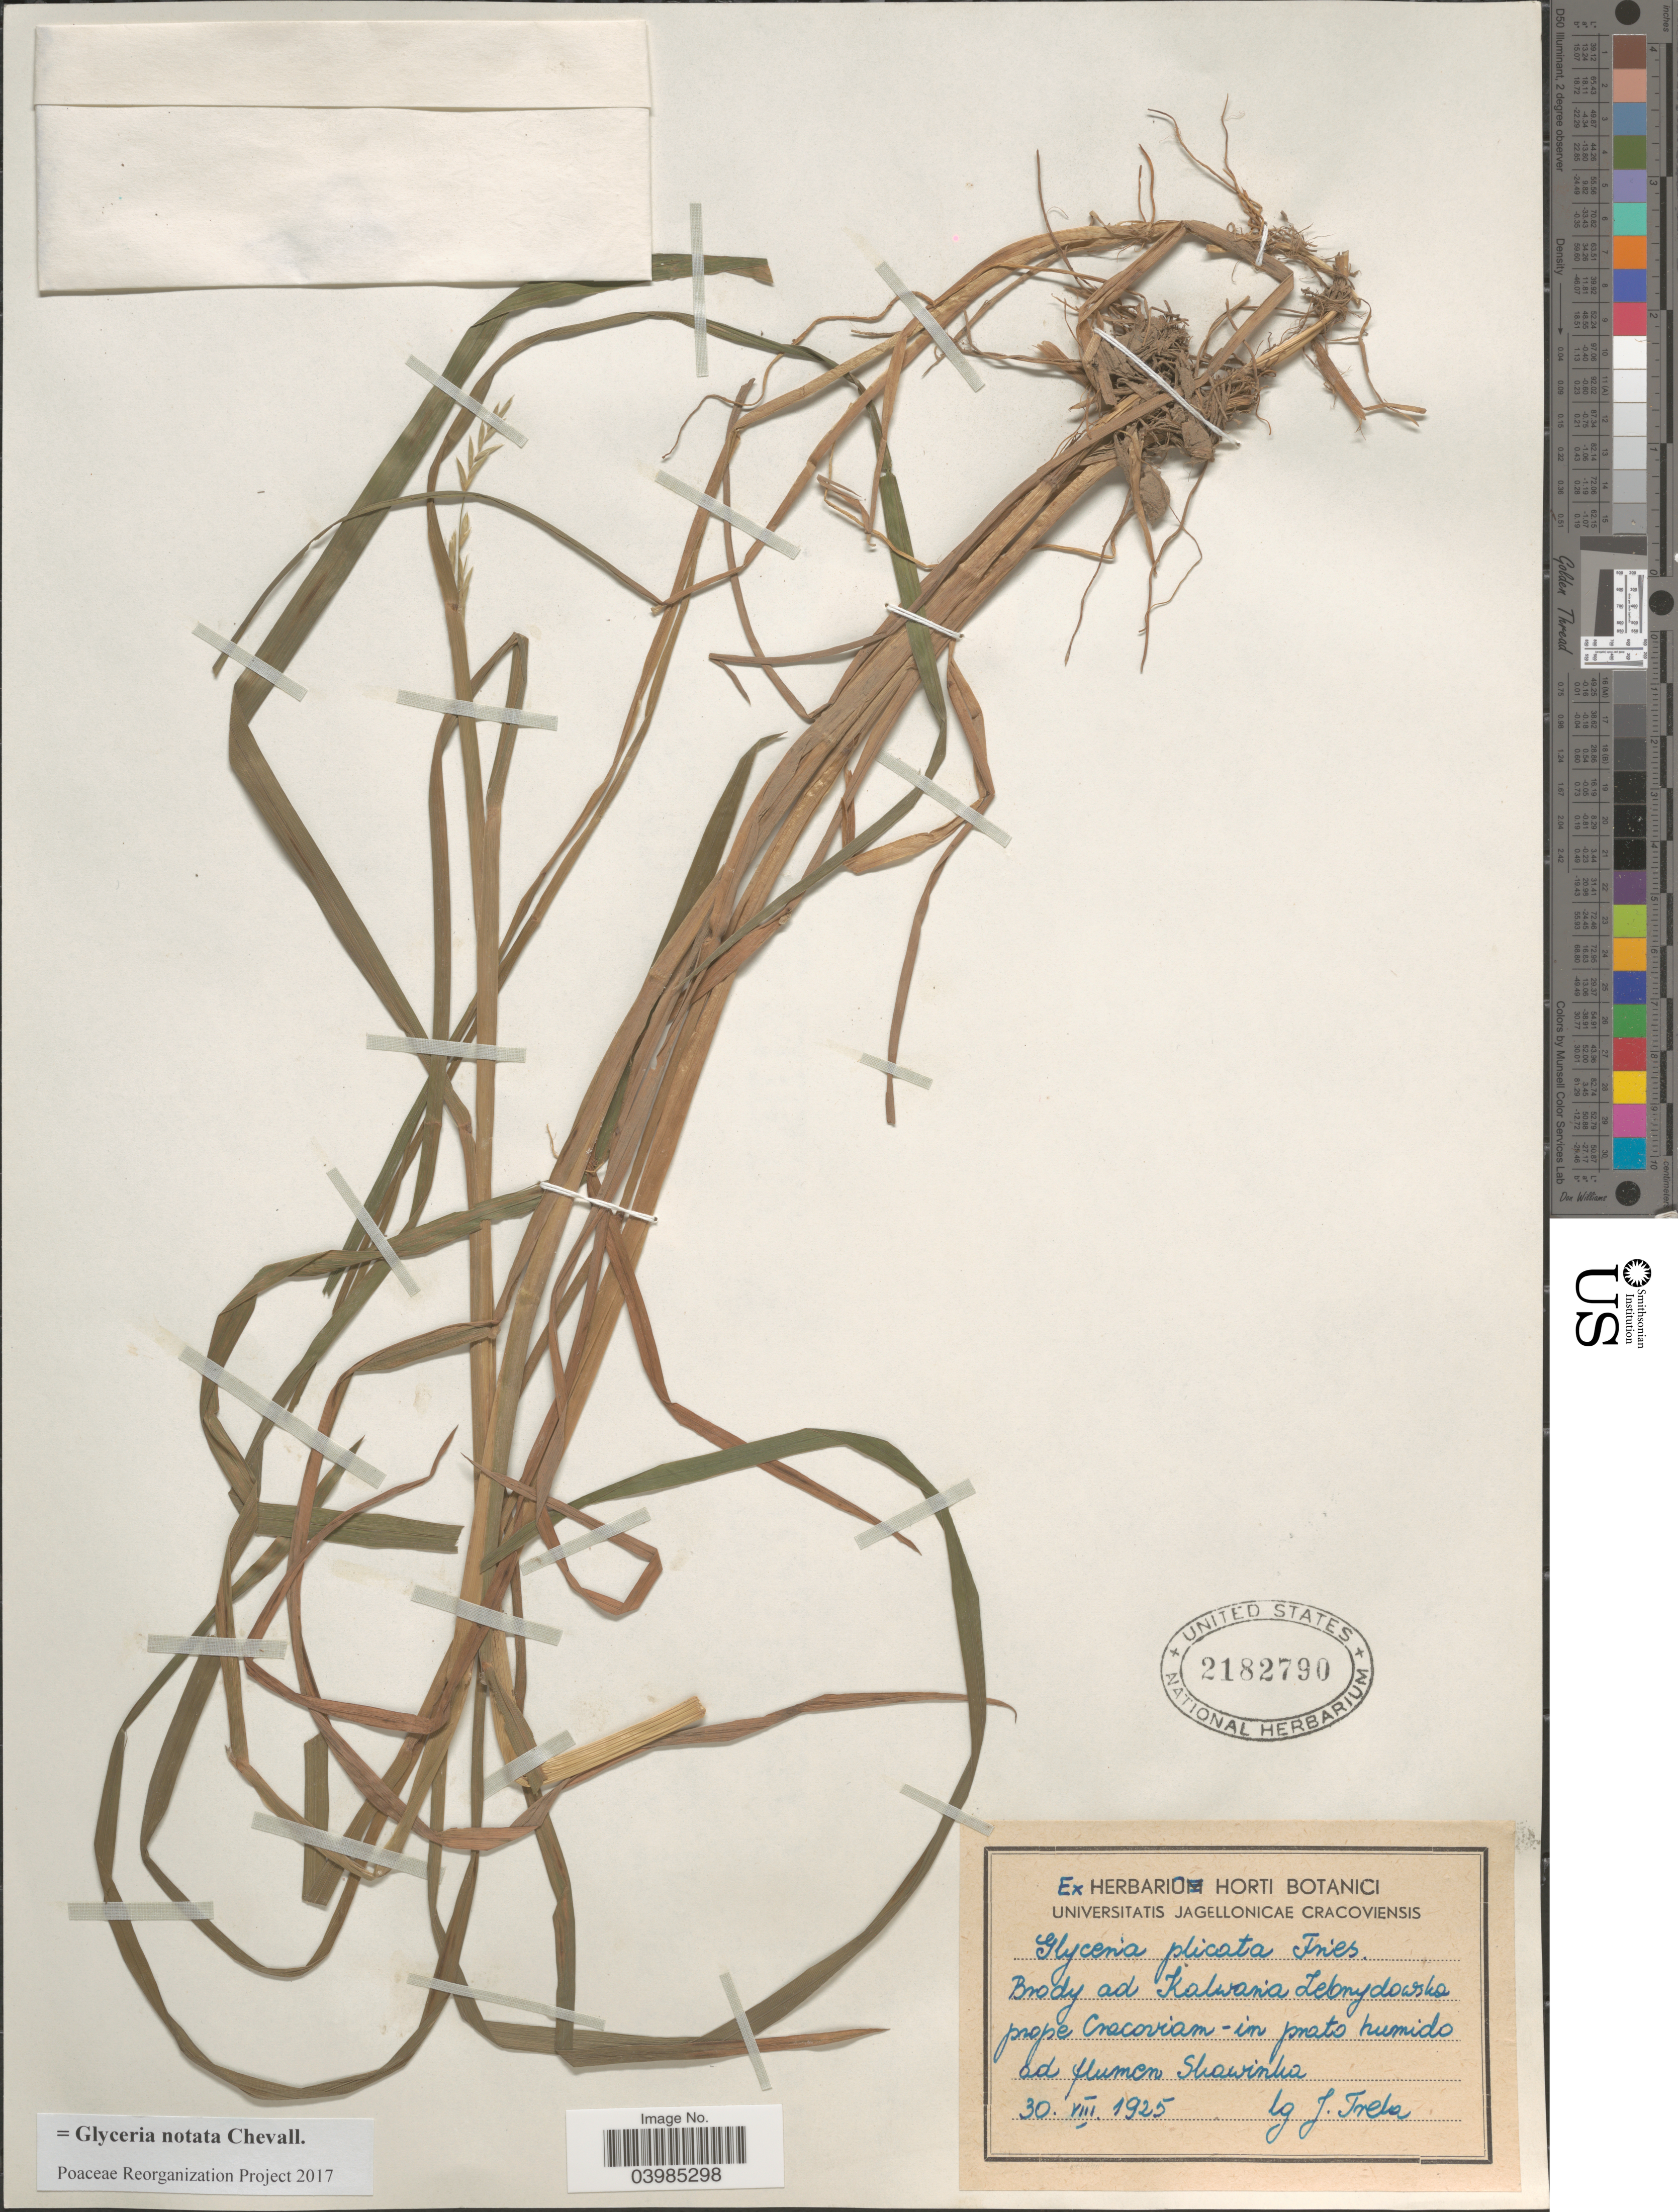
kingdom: Plantae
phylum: Tracheophyta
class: Liliopsida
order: Poales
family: Poaceae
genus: Glyceria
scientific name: Glyceria notata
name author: Chevall.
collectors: J. Trela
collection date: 1925-08-30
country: Poland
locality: Brody ad Kalwania Lebrydowska prope Cracoviam- in prato humido ad flumen Skawinka.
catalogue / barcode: US 2182790